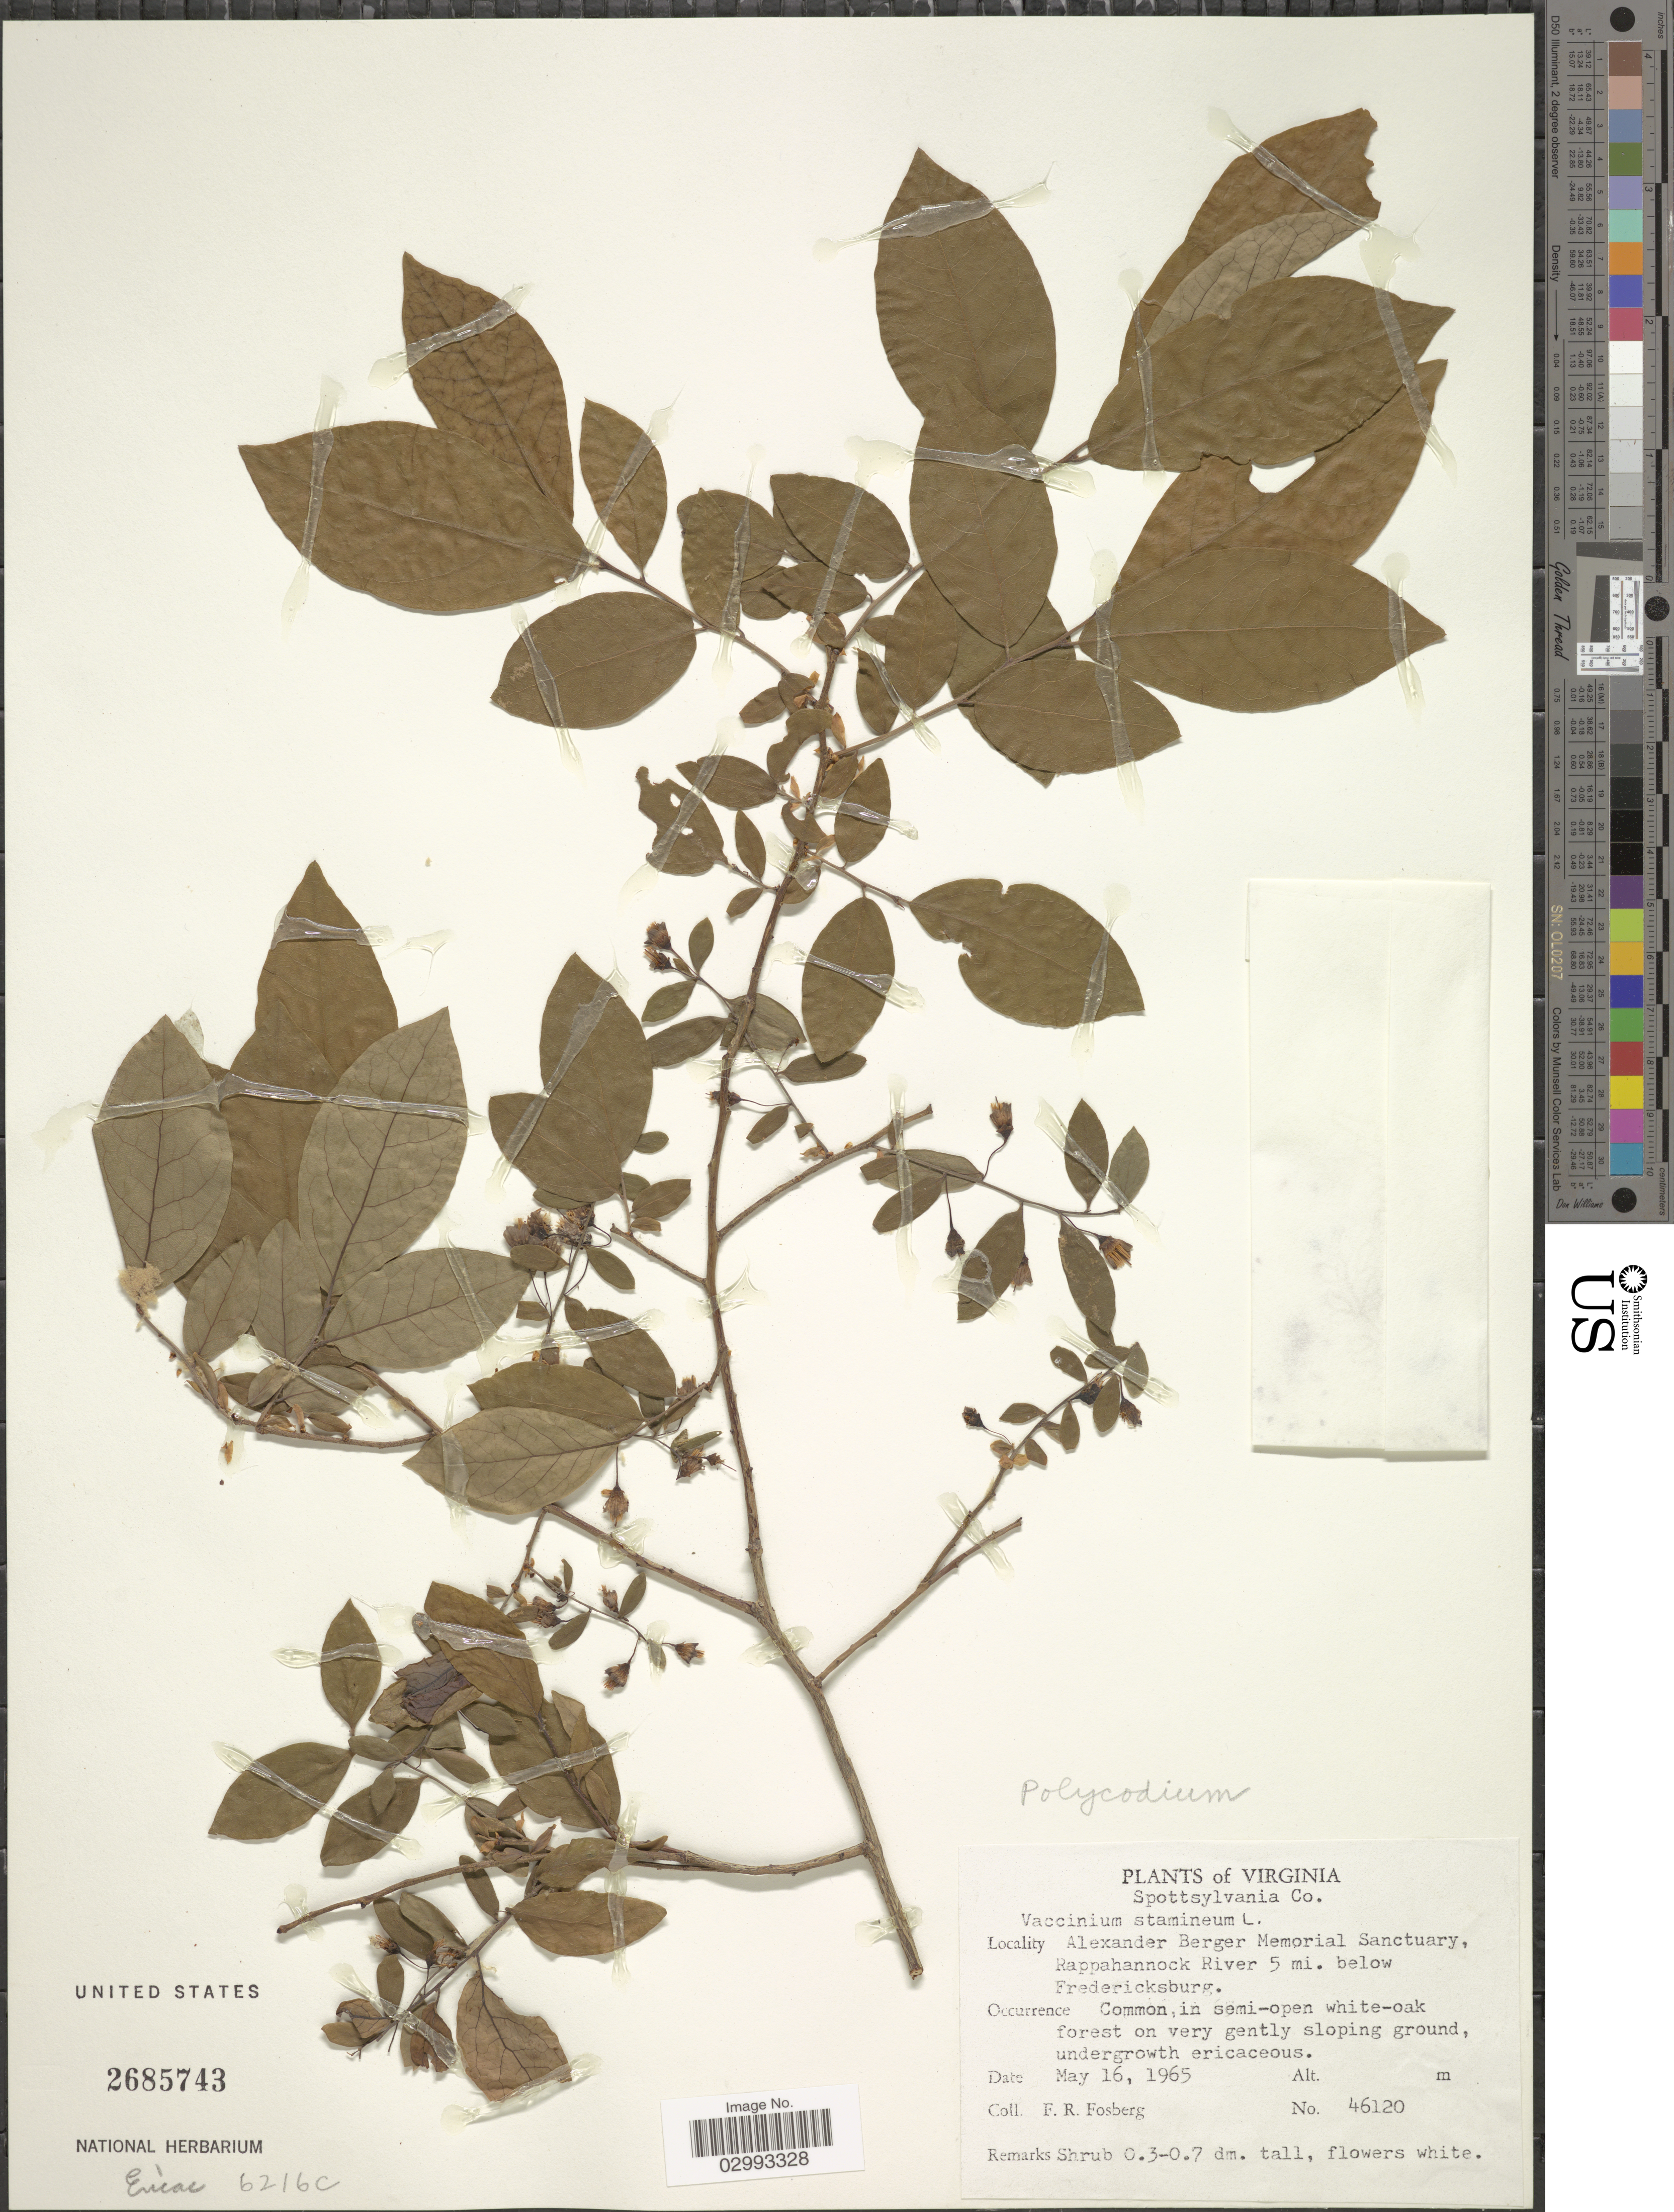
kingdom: Plantae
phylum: Tracheophyta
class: Magnoliopsida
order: Ericales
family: Ericaceae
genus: Polycodium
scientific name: Polycodium stamineum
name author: (L.) Greene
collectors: F. R. Fosberg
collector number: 46120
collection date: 1965-05-16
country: United States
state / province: Virginia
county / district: Spotsylvania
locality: Spottsylvania Co. Alexander Berger Memorial Sanctuary, Rappahannock River 5 mi. below Fredericksburg.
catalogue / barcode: US 2685743